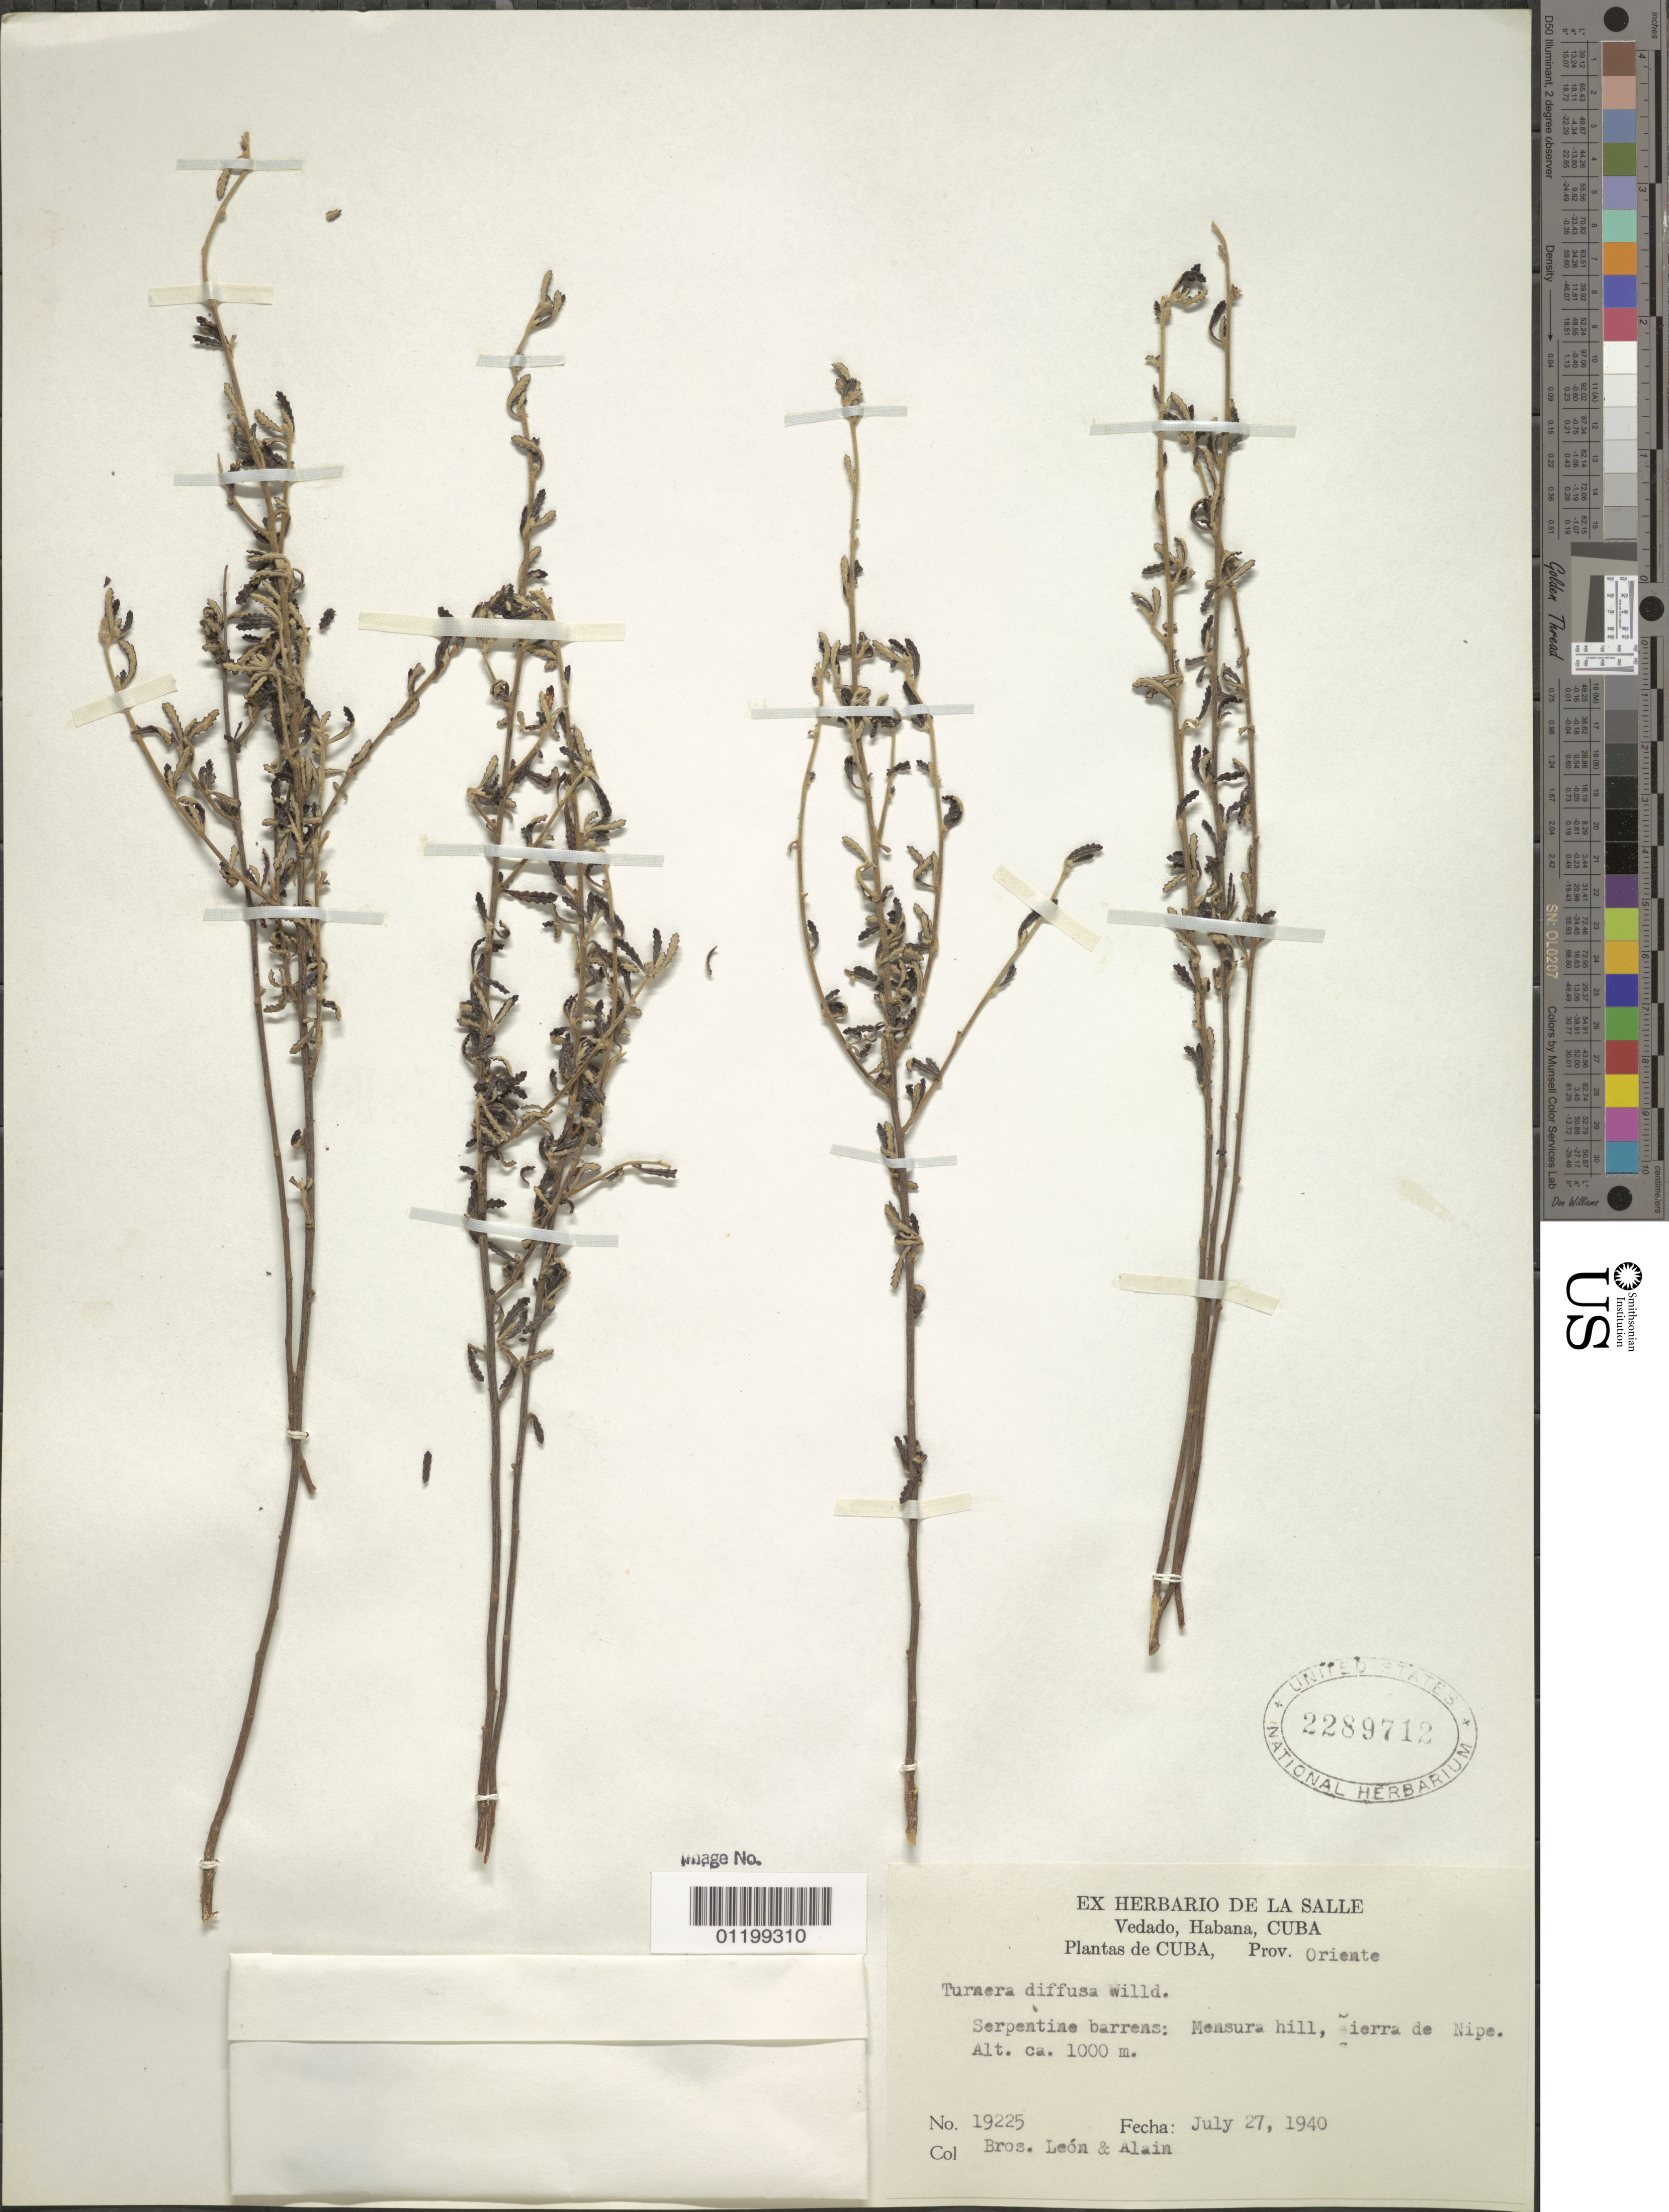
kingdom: Plantae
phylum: Tracheophyta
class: Magnoliopsida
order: Malpighiales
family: Turneraceae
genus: Turnera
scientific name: Turnera diffusa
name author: Willd. ex Schult.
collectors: Bro. León & A. H. Liogier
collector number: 19225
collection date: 1940-07-27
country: Cuba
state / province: Oriente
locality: Serpentine barrens: Mensura hill, Sierra de Nipe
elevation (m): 1000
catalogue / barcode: US 2289712